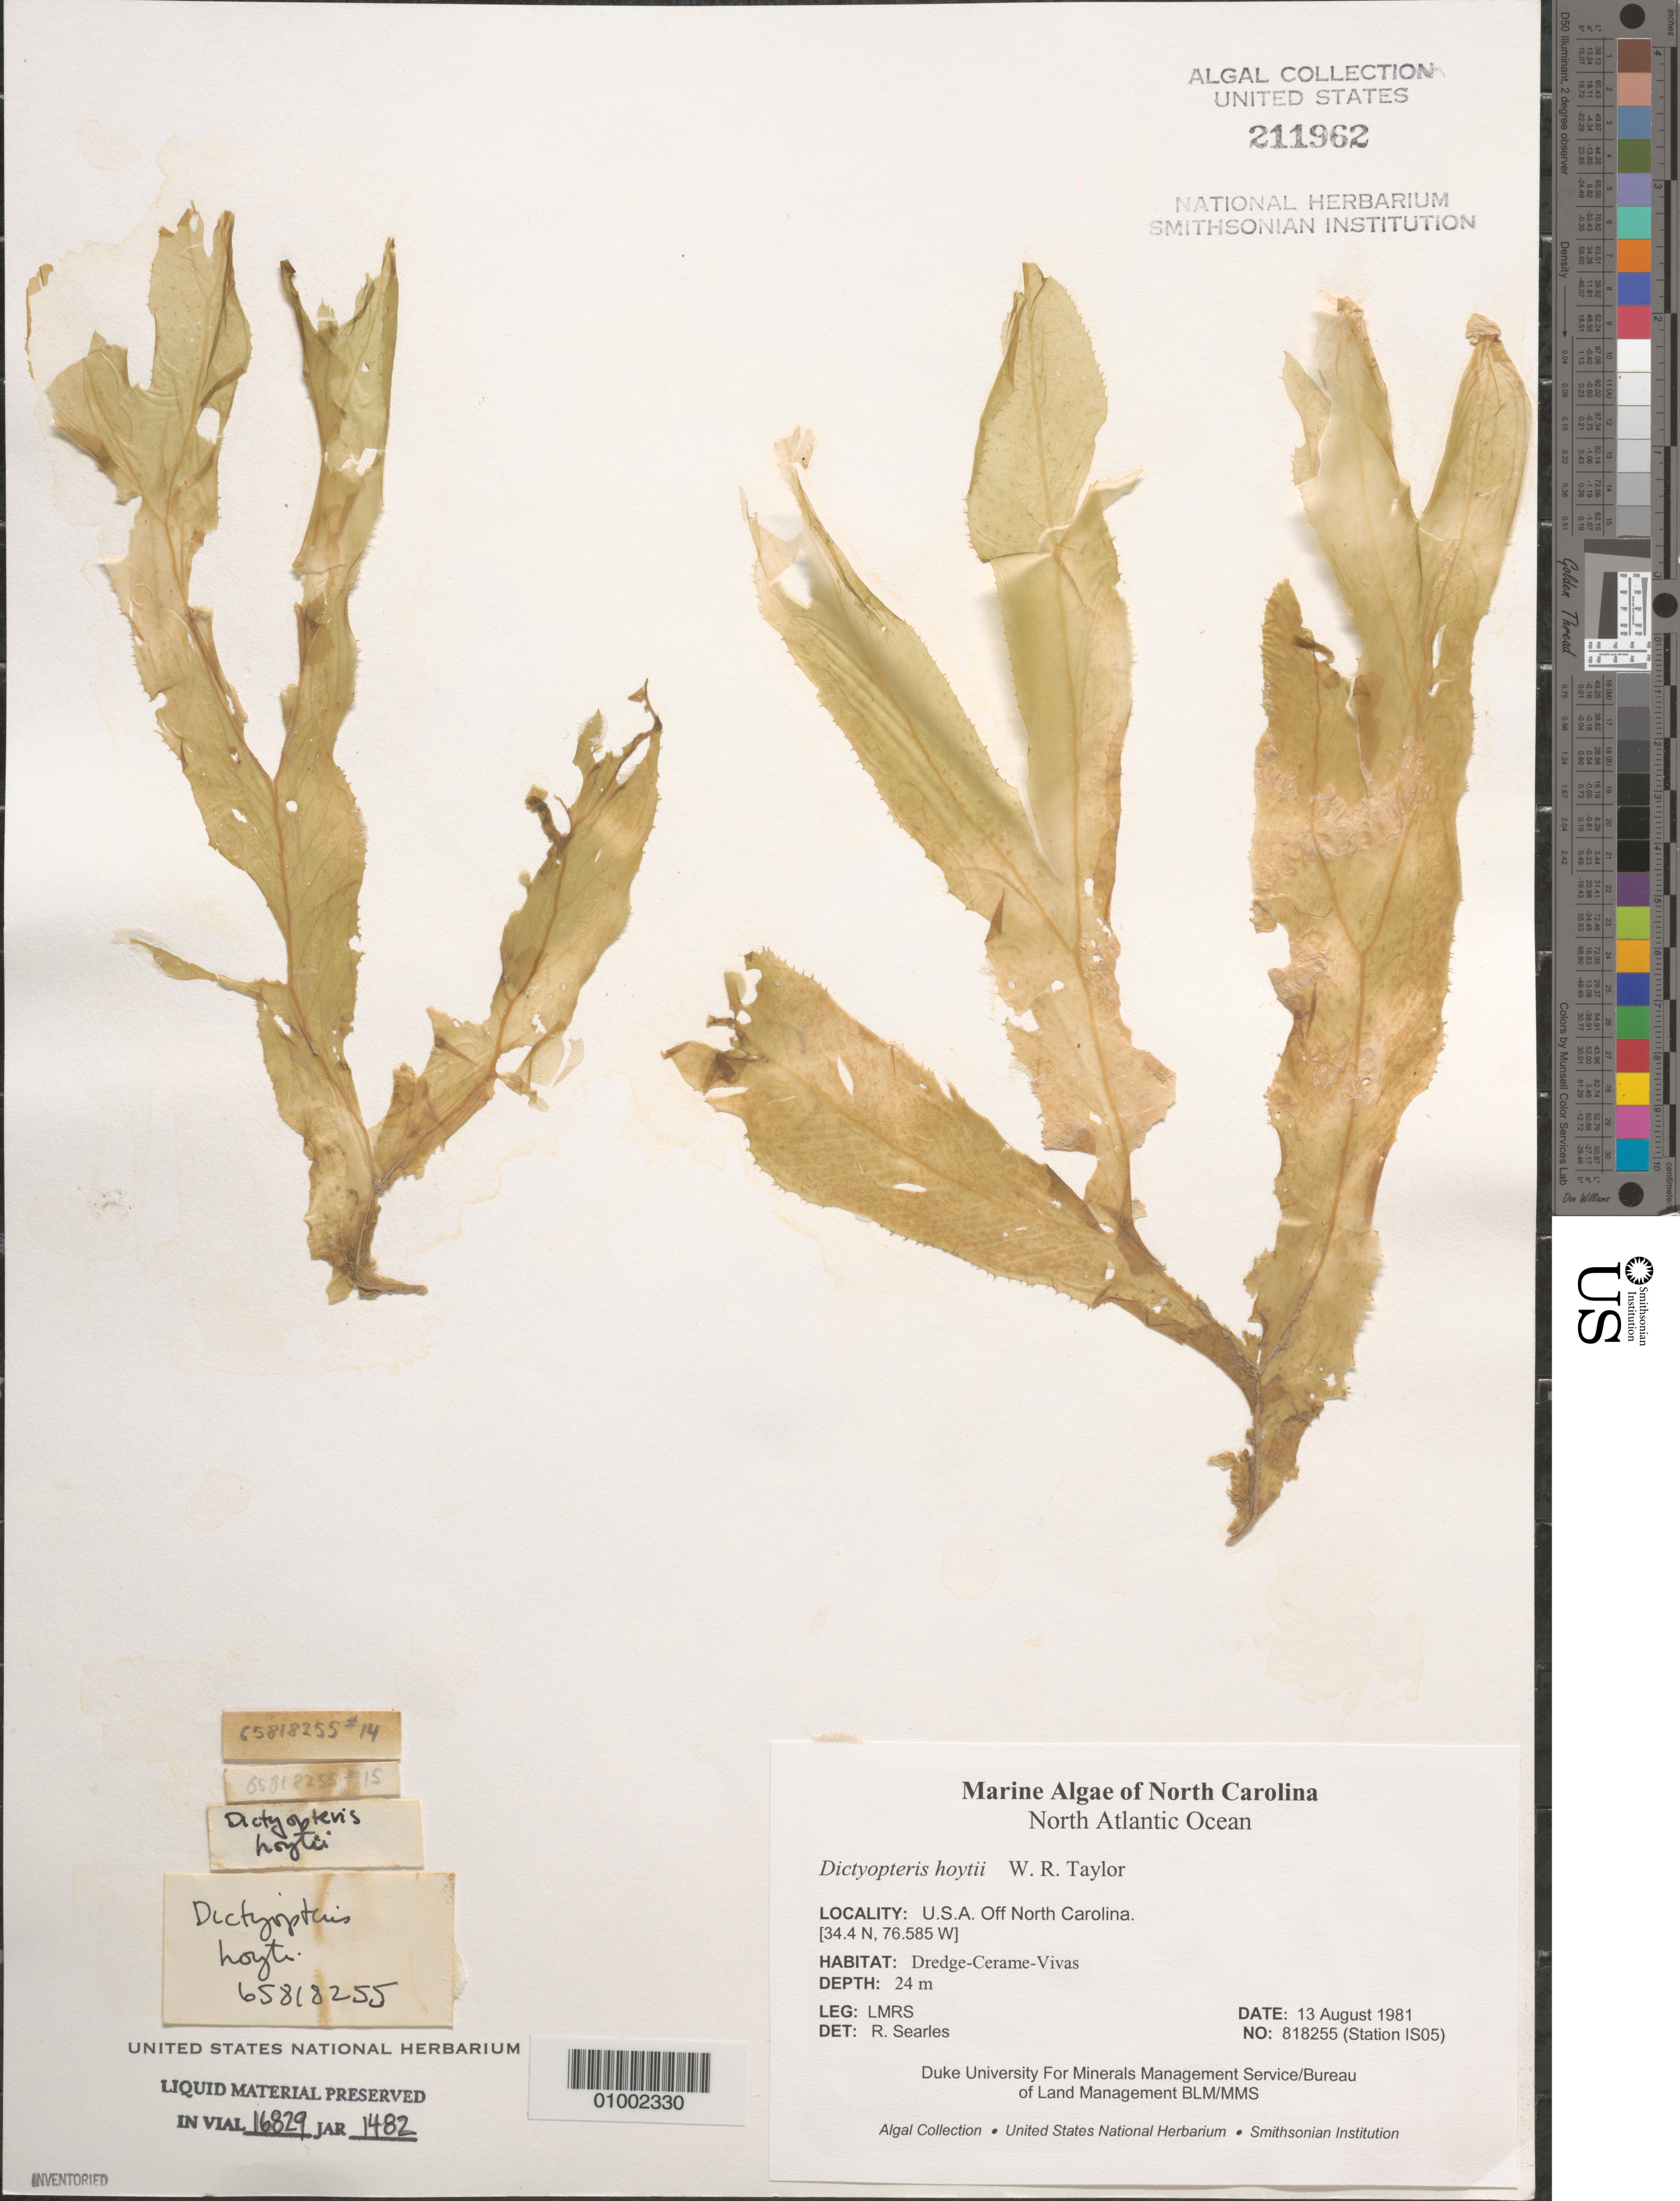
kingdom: Chromista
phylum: Ochrophyta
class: Phaeophyceae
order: Dictyotales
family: Dictyotaceae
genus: Dictyopteris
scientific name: Dictyopteris hoytii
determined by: Searles, R. B.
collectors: LMRS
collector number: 818255 (Station IS05)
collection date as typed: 13 Aug 1981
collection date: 1981-08-13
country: United States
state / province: North Carolina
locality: North Atlantic Ocean off North Carolina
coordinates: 34.4 N, 76.585 W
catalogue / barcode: US 211962